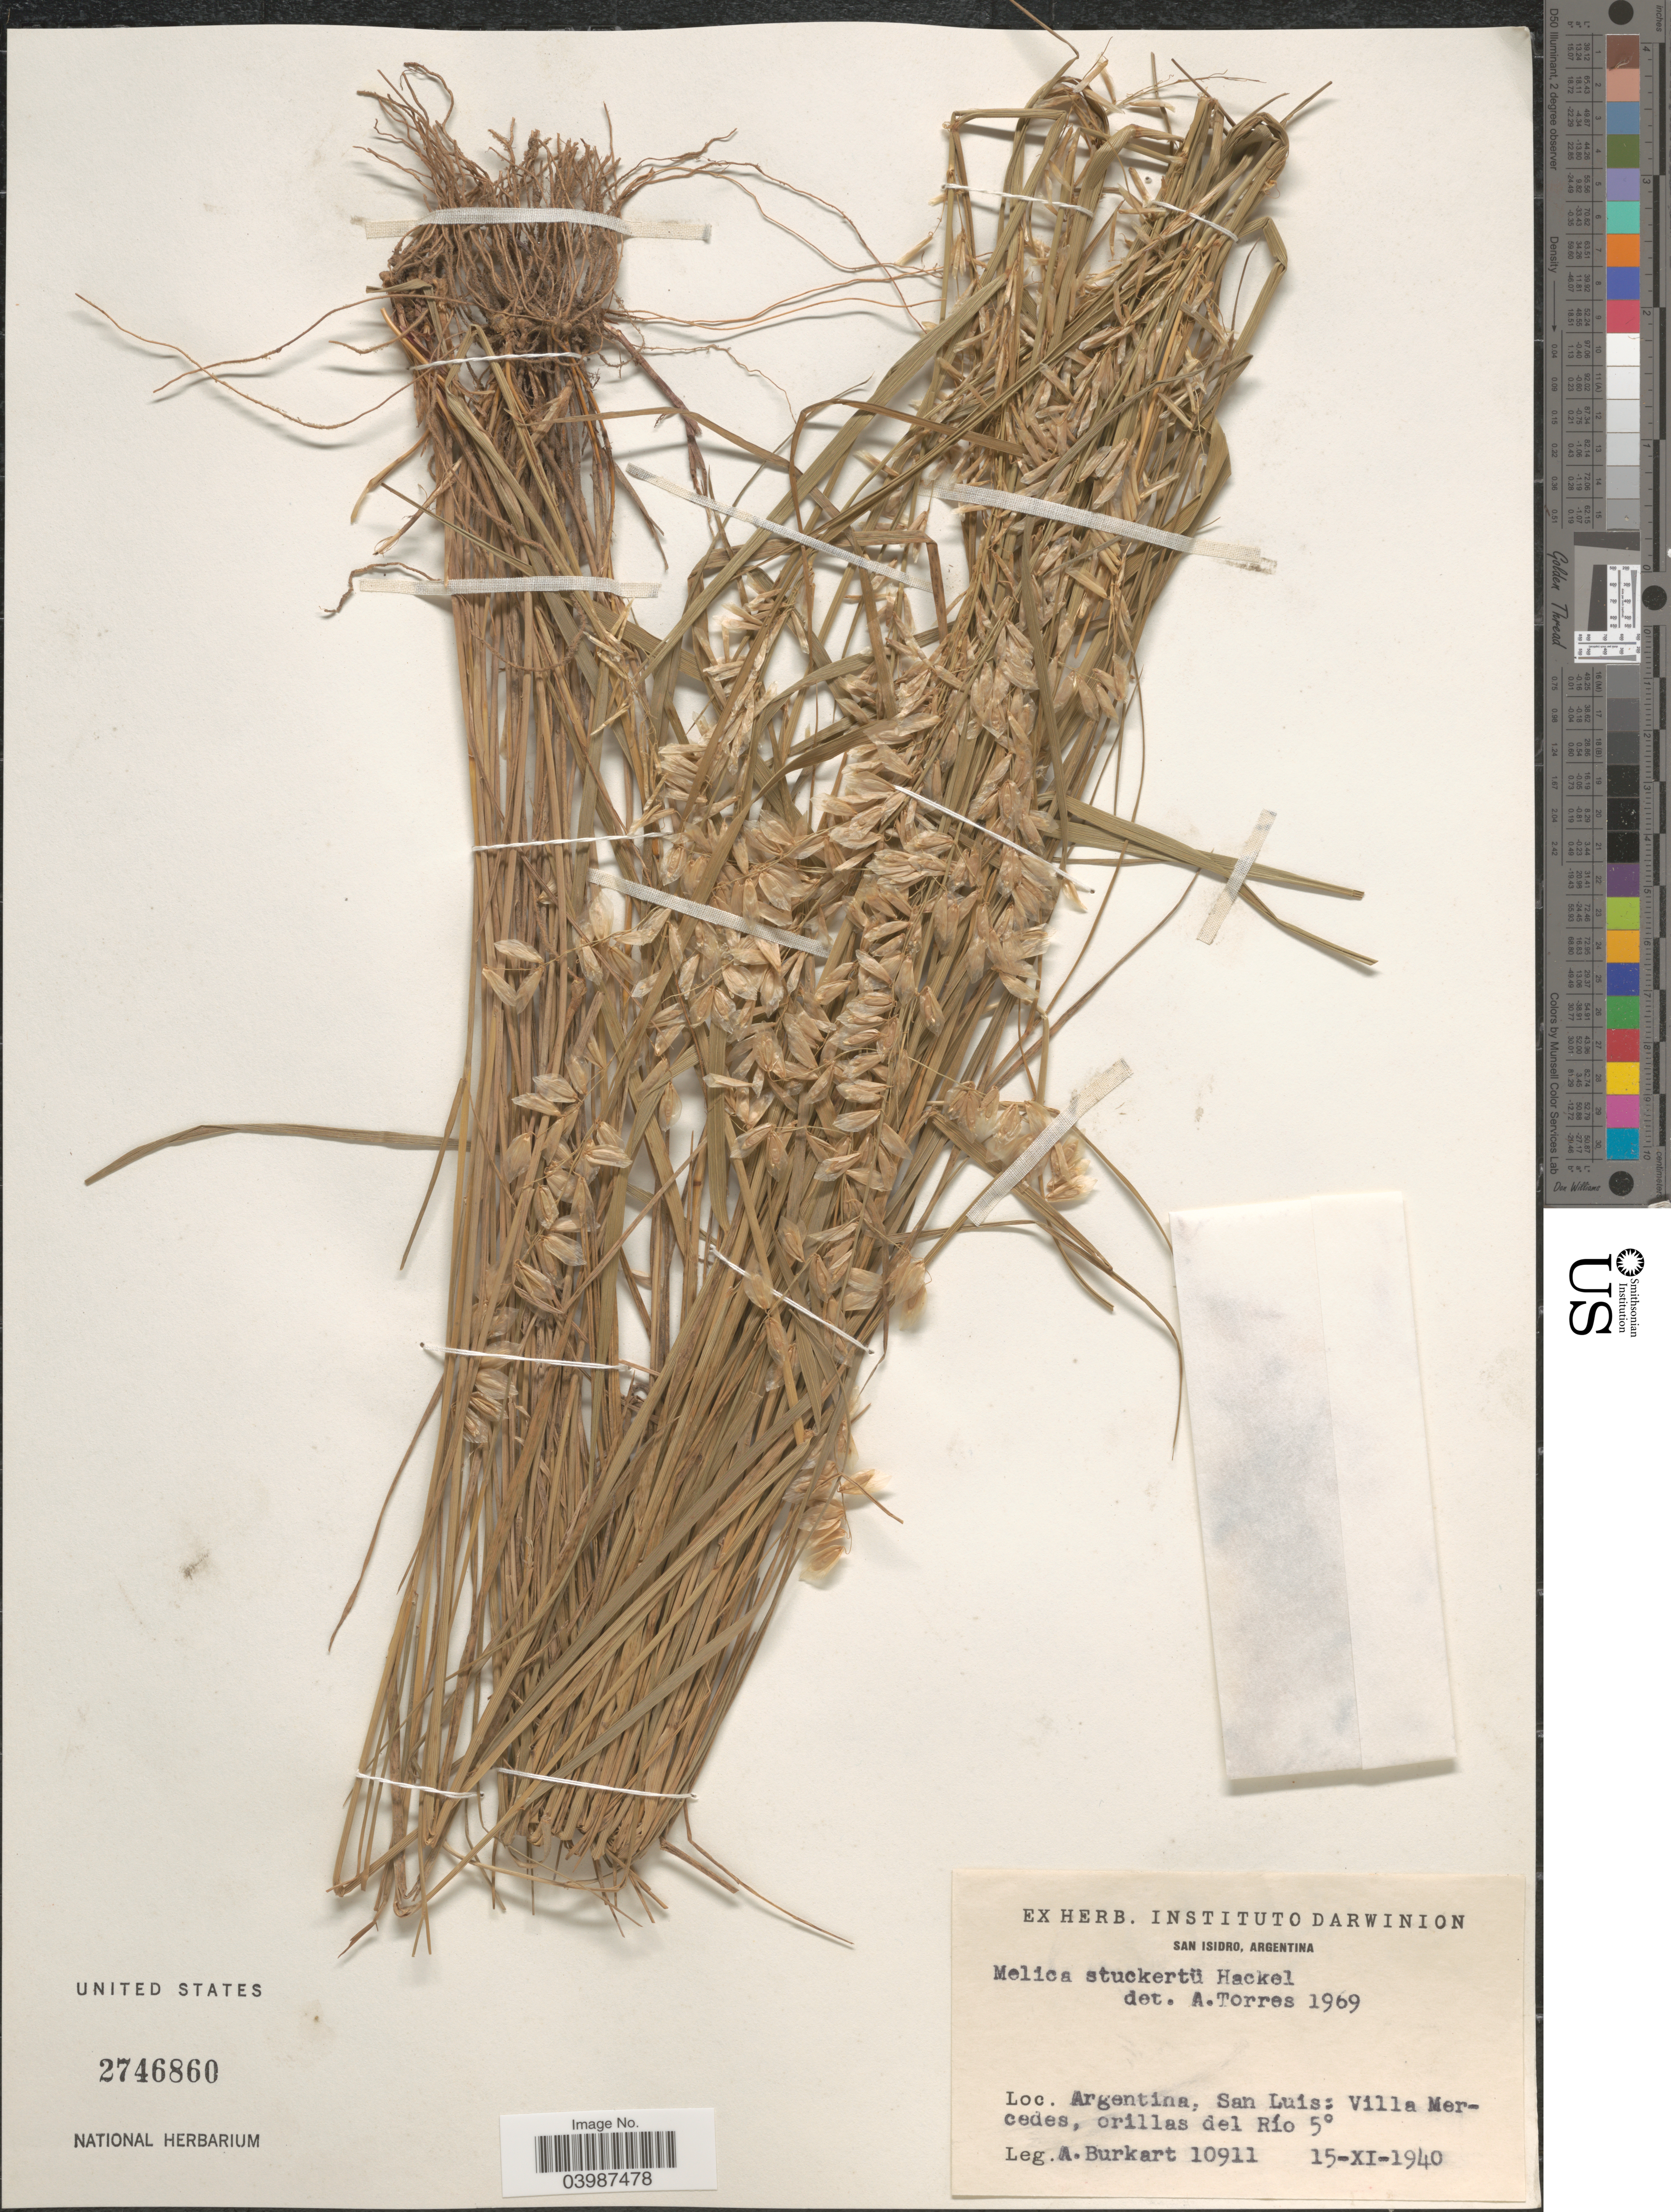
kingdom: Plantae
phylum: Tracheophyta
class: Liliopsida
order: Poales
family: Poaceae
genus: Melica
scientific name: Melica stuckertii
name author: Hack. ex Stuck.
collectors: A. E. Burkart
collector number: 10911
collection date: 1940-11-15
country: Argentina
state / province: San Luis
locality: Villa Mercedes, orillas del Río 5°.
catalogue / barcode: US 2746860